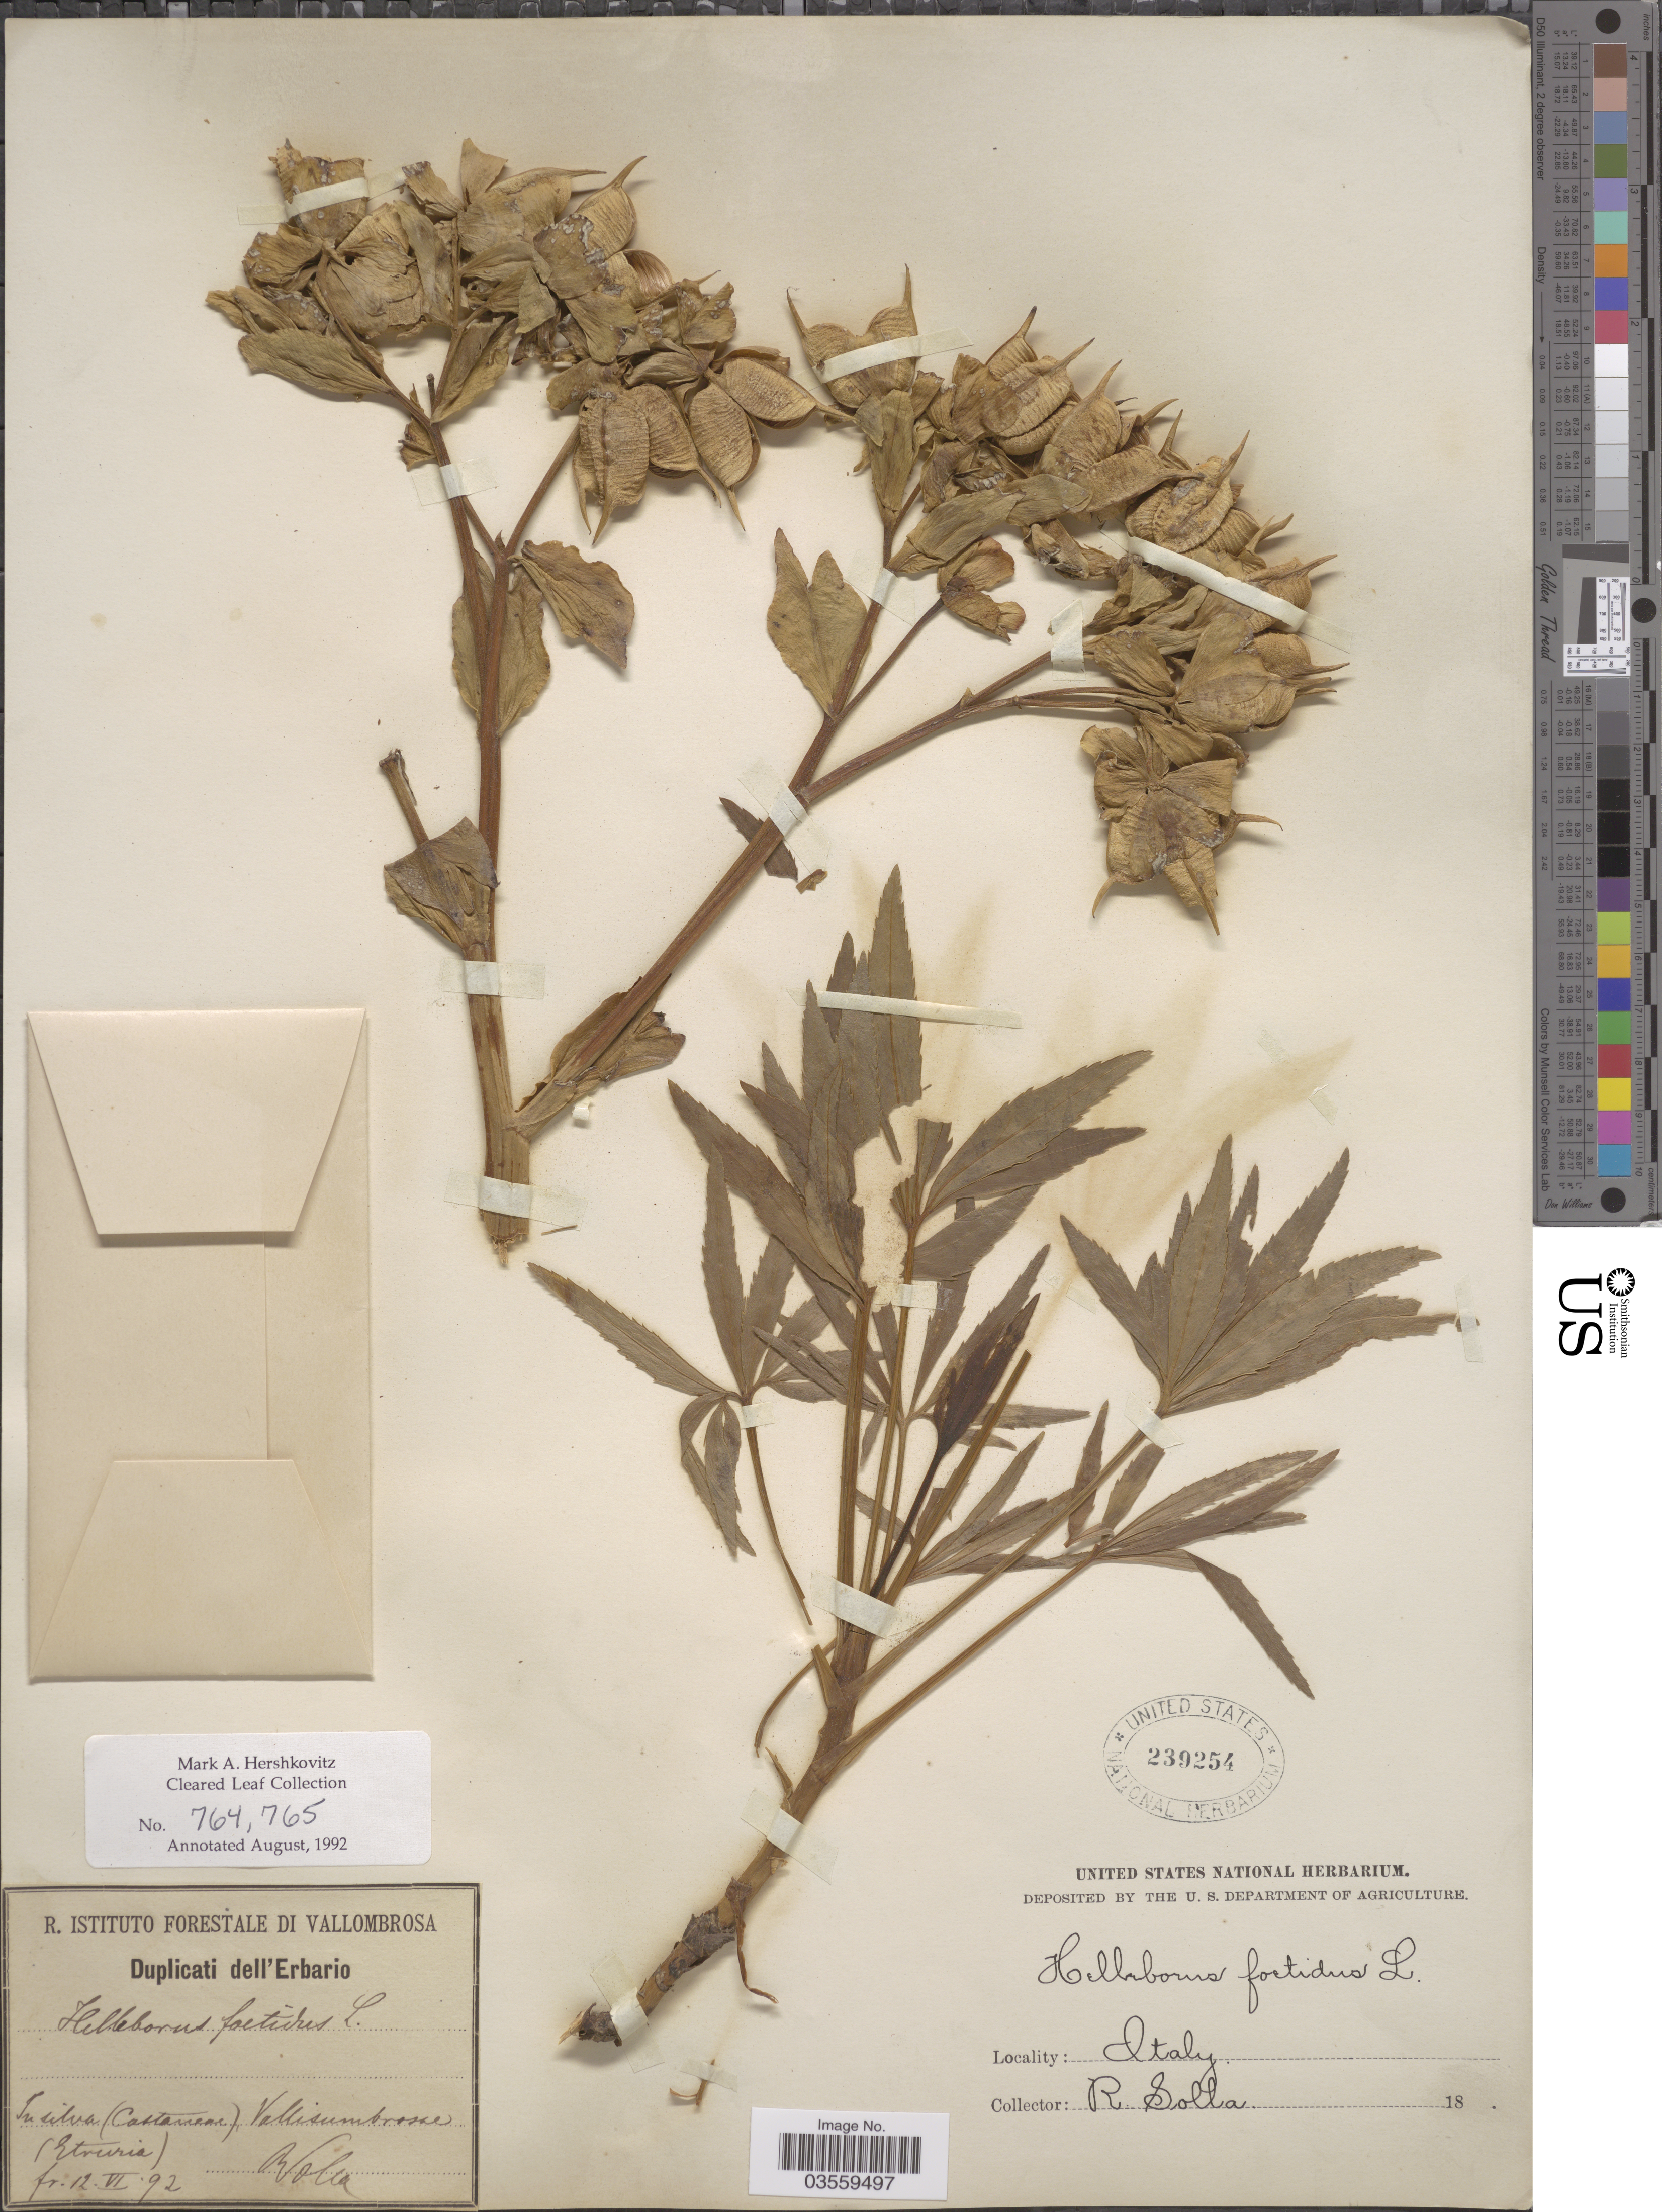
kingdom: Plantae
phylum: Tracheophyta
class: Magnoliopsida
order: Ranunculales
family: Ranunculaceae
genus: Helleborus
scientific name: Helleborus foetidus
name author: L.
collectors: R. Solta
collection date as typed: Transcribed d/m/y: 12/6/92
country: Italy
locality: In silva (Cathanea), Vallisumbrosae (Etruria).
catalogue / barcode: US 239254